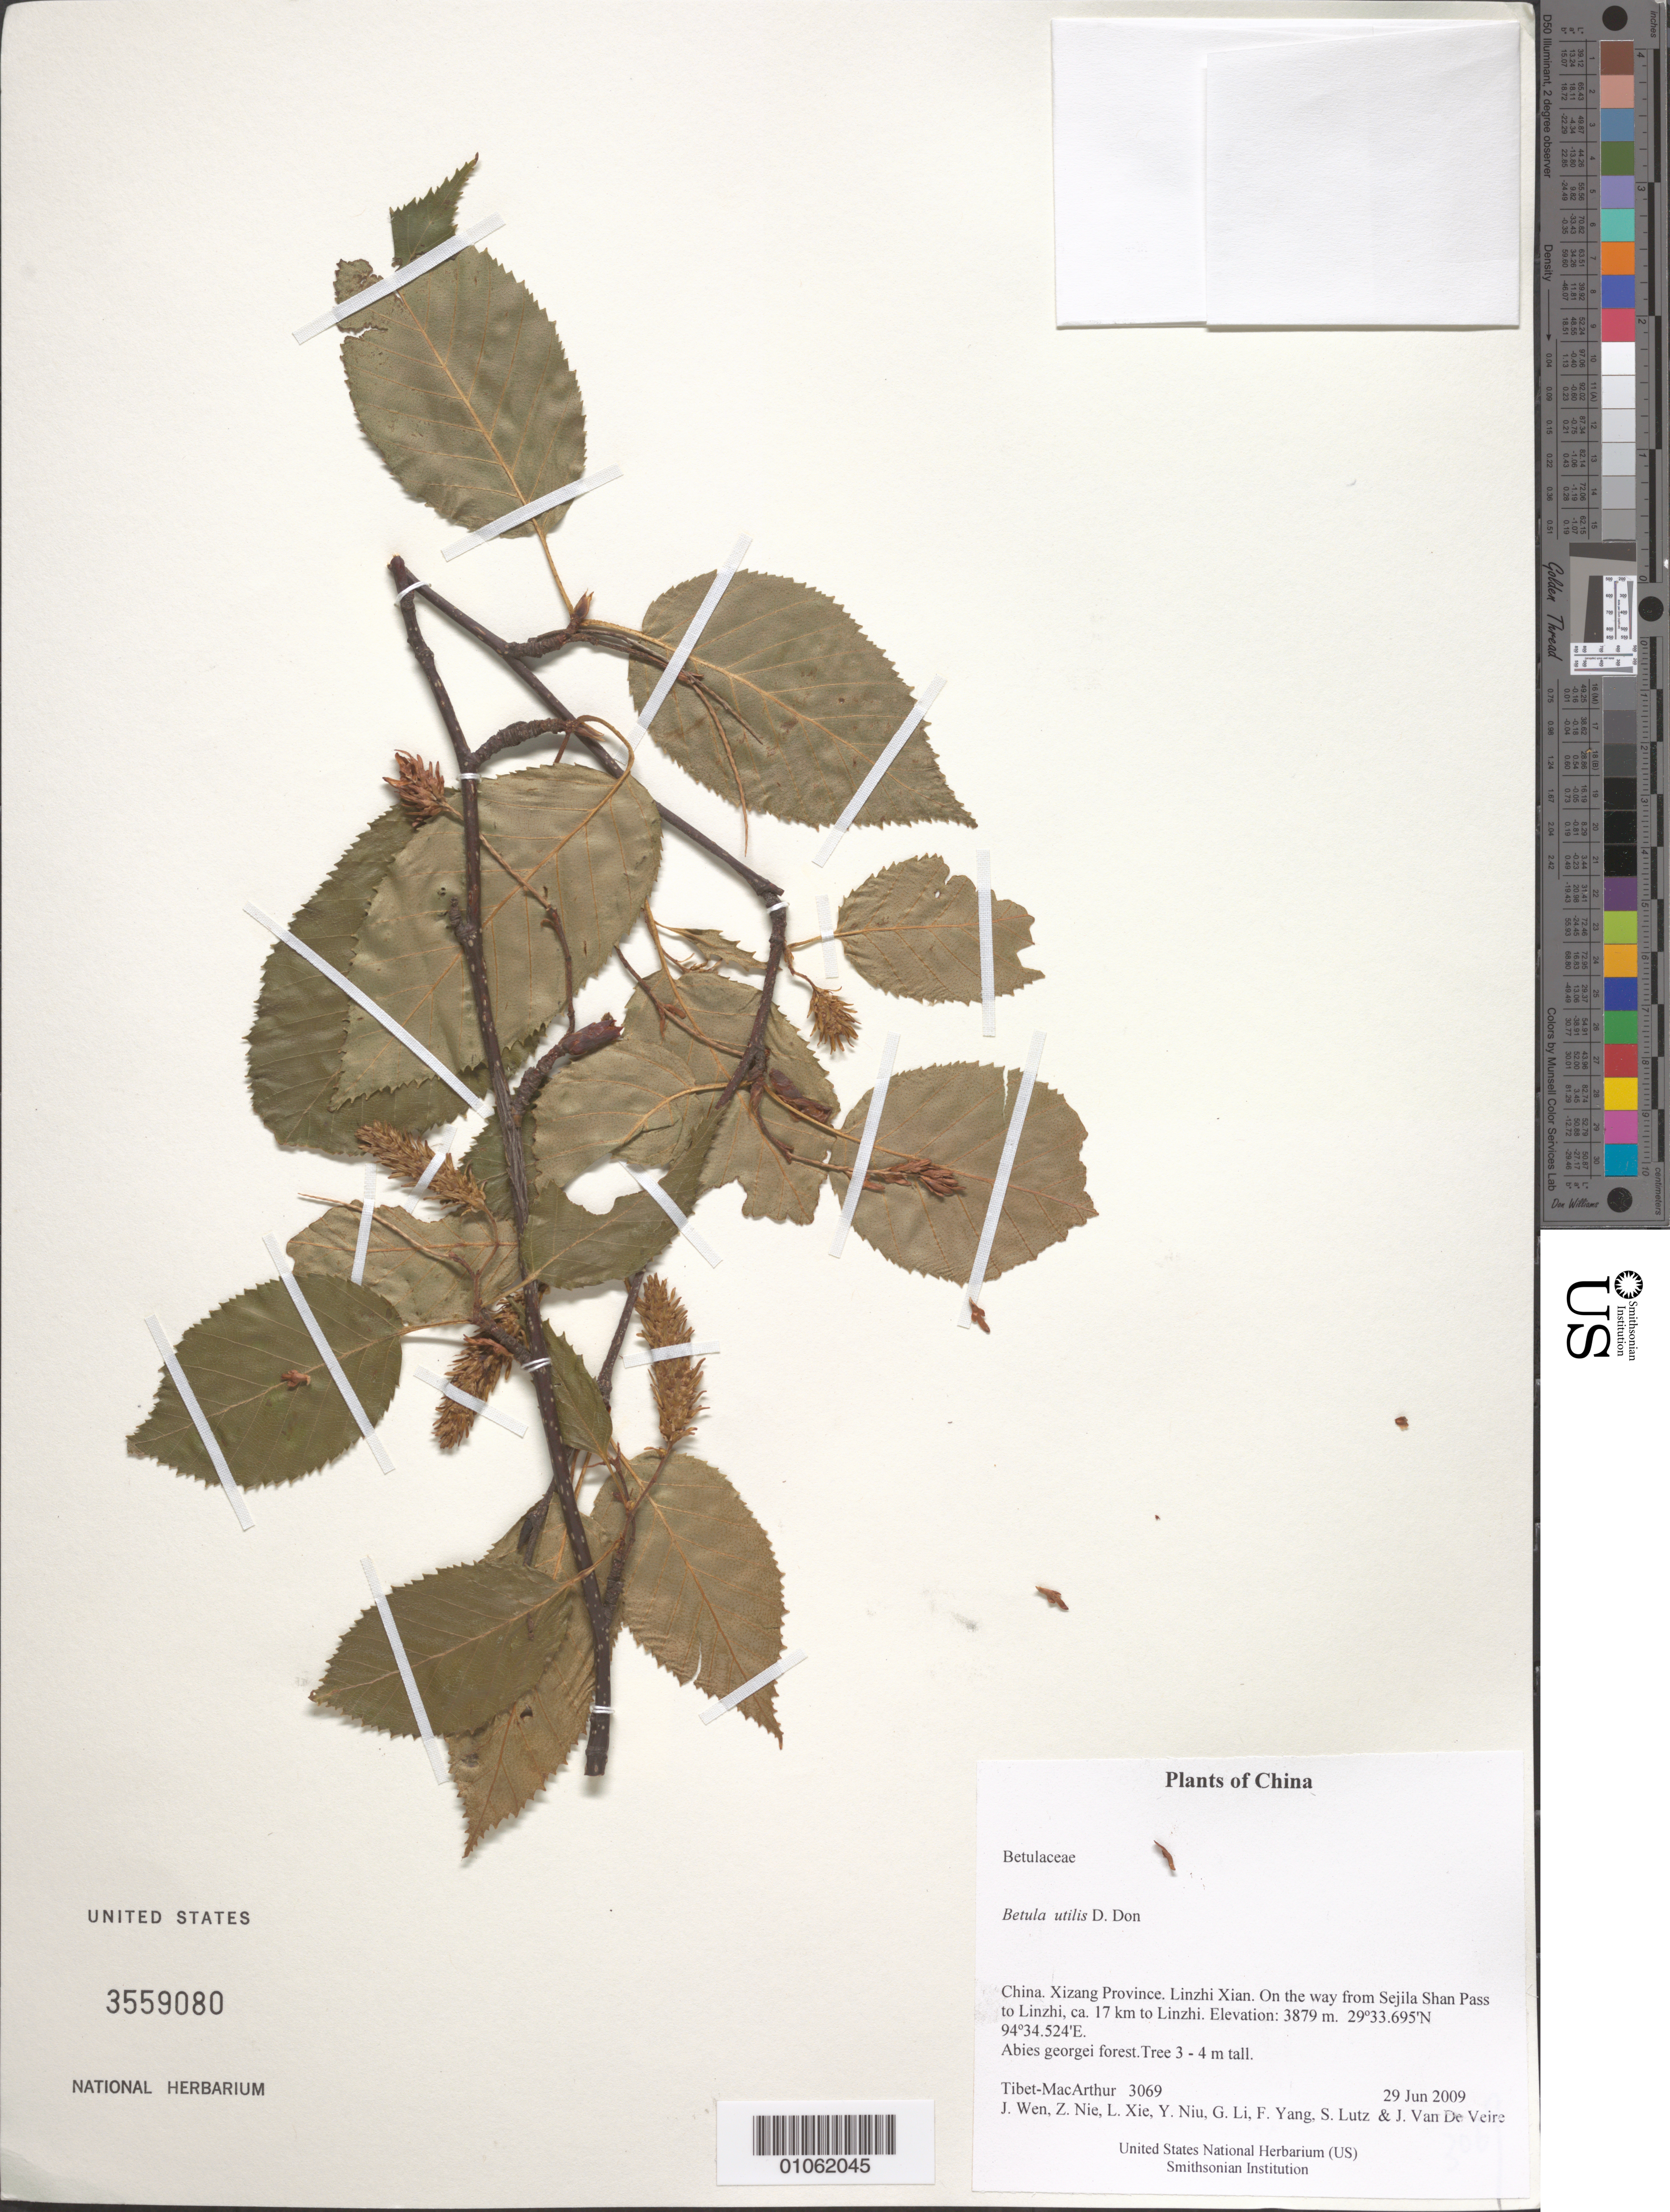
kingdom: Plantae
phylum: Tracheophyta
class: Magnoliopsida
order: Fagales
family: Betulaceae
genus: Betula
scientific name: Betula utilis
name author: D. Don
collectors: Tibet-MacArthur, J. Wen, Z. Nie, L. Xie, Y. Niu, G. Li, F. Yang, S. Lutz & J. Van De Veire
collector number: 3069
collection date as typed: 29 Jun 2009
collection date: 2009-06-29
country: China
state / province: Xizang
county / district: Linzhi Xian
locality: On the way from Sejila Shan Pass to Linzhi, ca. 17 km to Linzhi.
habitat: Abies georgei forest.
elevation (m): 3879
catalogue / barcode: US 3559080